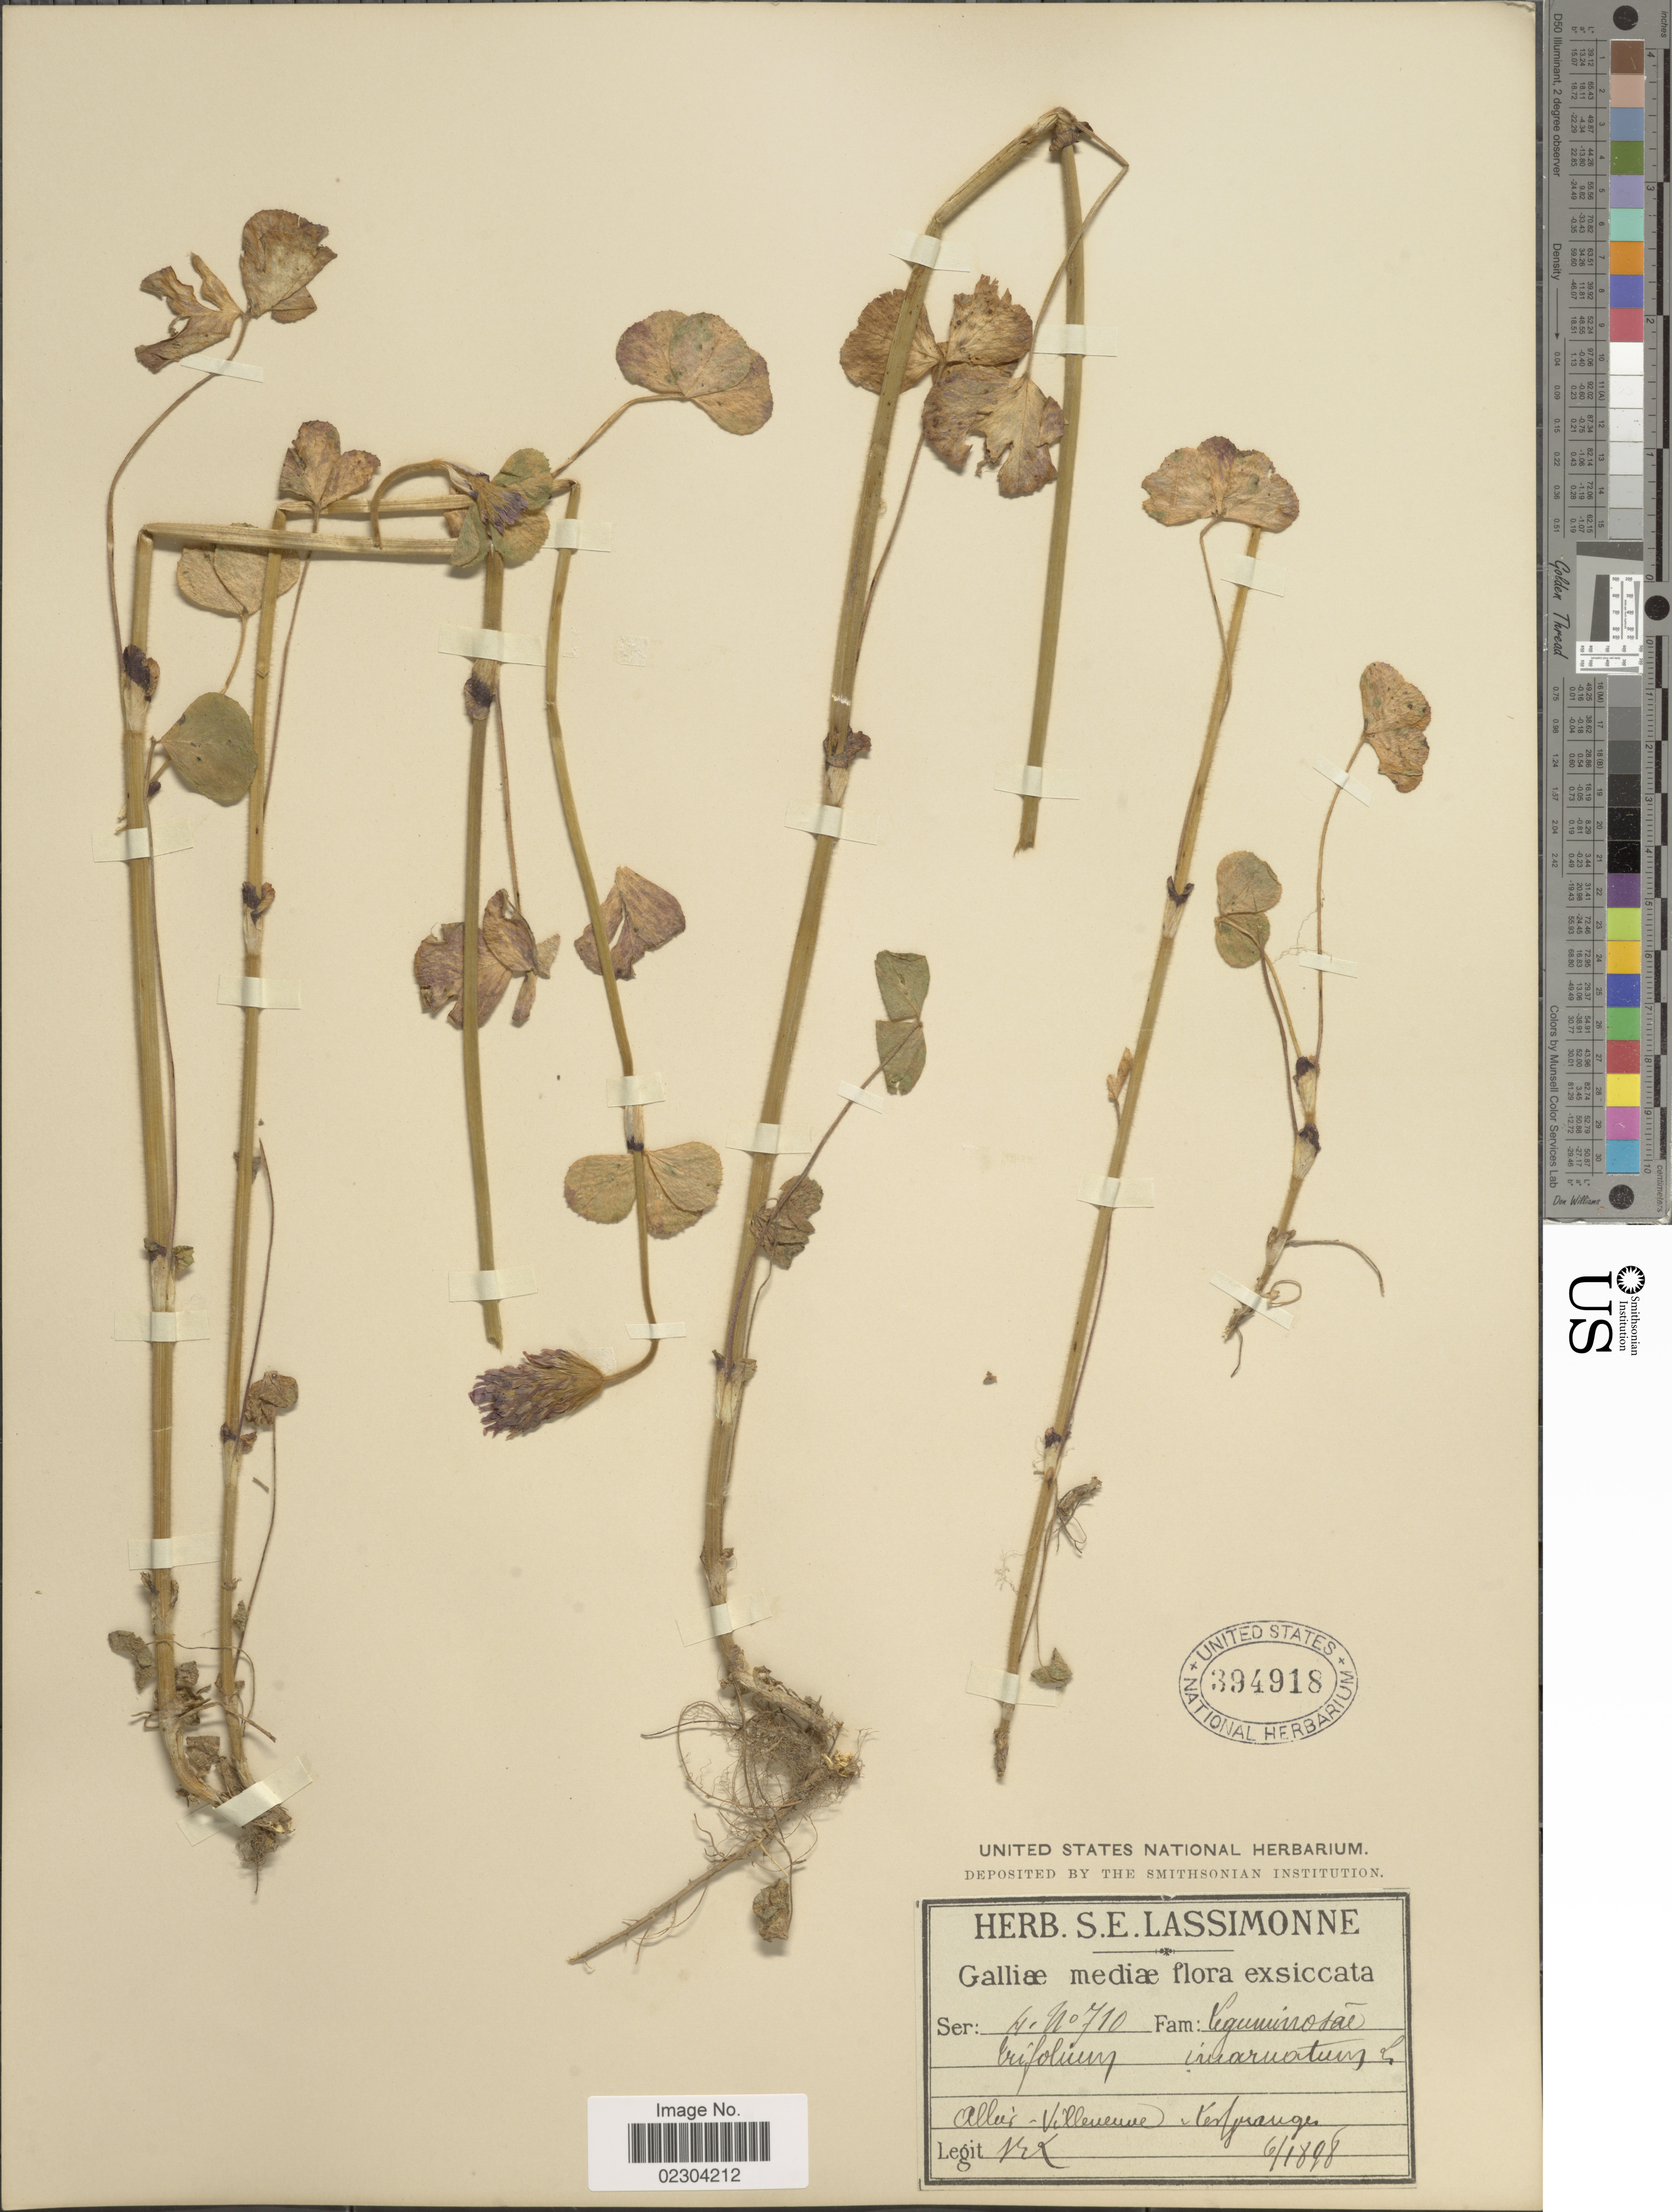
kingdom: Plantae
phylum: Tracheophyta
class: Magnoliopsida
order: Fabales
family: Fabaceae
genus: Trifolium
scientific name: Trifolium incarnatum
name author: L.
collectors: S. Lassimonne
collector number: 710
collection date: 1898-06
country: France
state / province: Auvergne-Rhône-Alpes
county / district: Allier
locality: Allier - Villeneuve: Les Granges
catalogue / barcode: US 394918